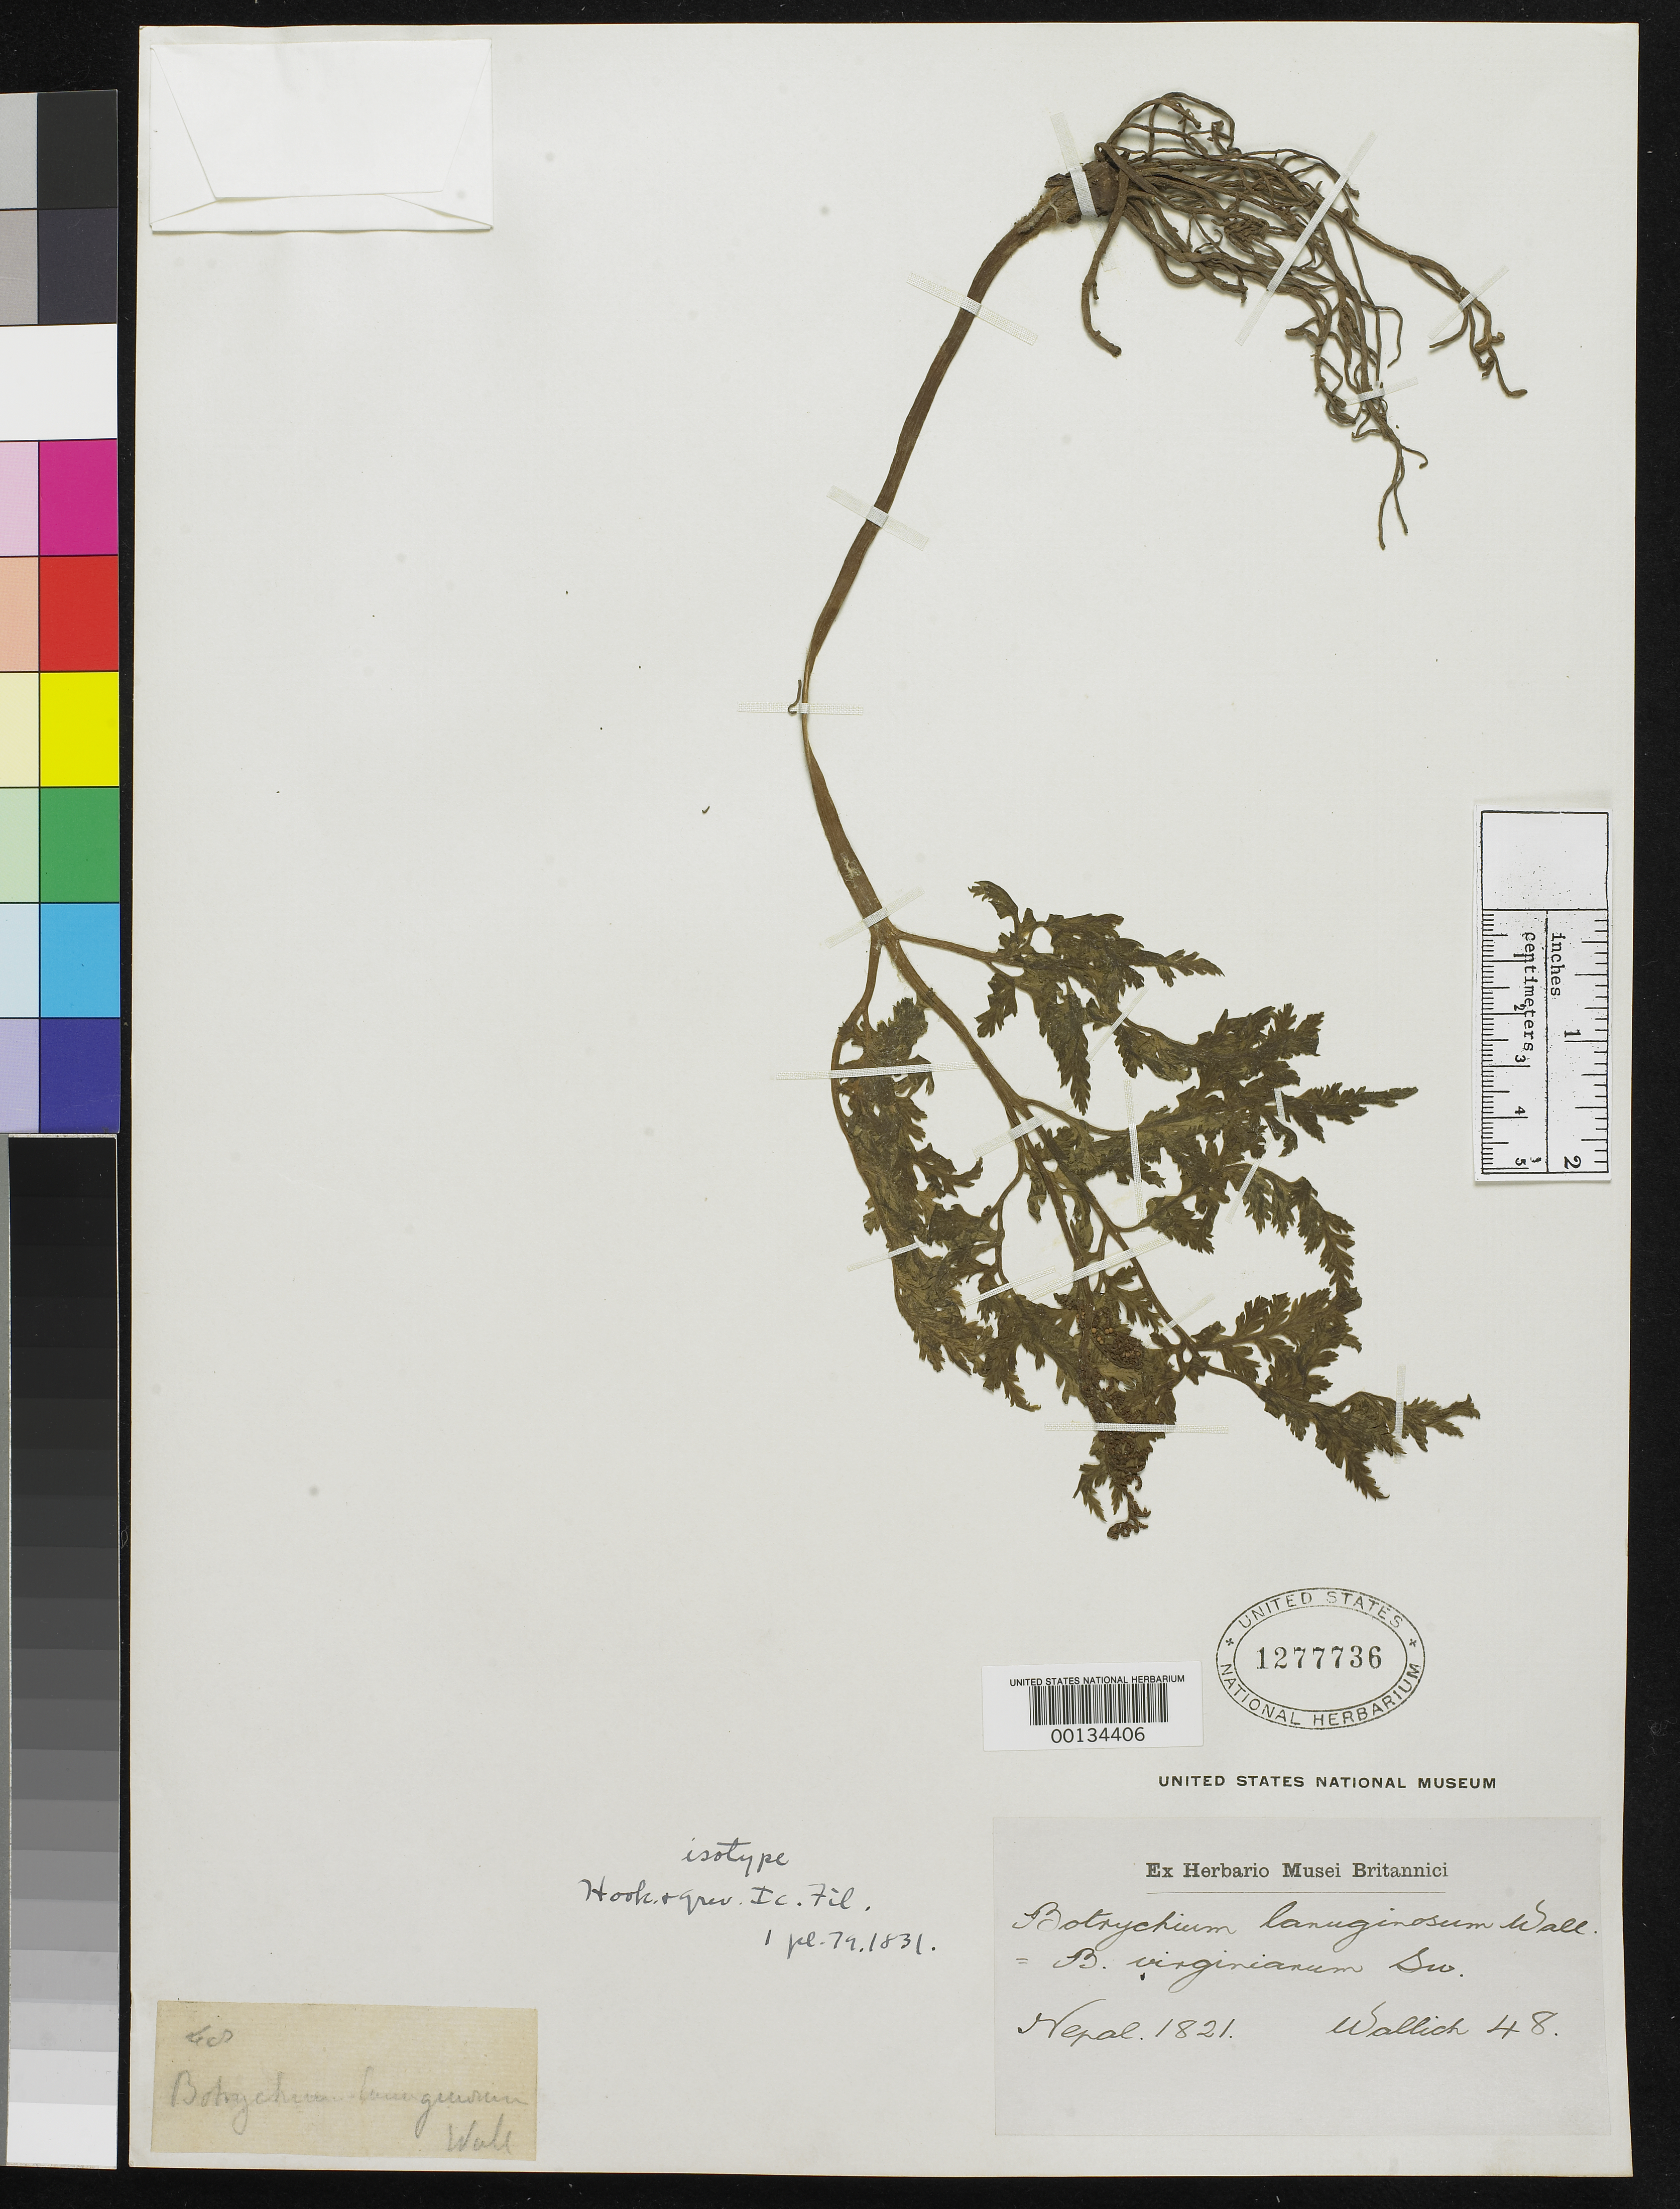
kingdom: Plantae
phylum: Tracheophyta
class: Polypodiopsida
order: Ophioglossales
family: Ophioglossaceae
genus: Botrychium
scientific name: Botrychium lanuginosum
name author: Wall. ex Hook. & Grev.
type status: Type Collection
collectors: N. Wallich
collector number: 48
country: Nepal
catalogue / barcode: US 1277736